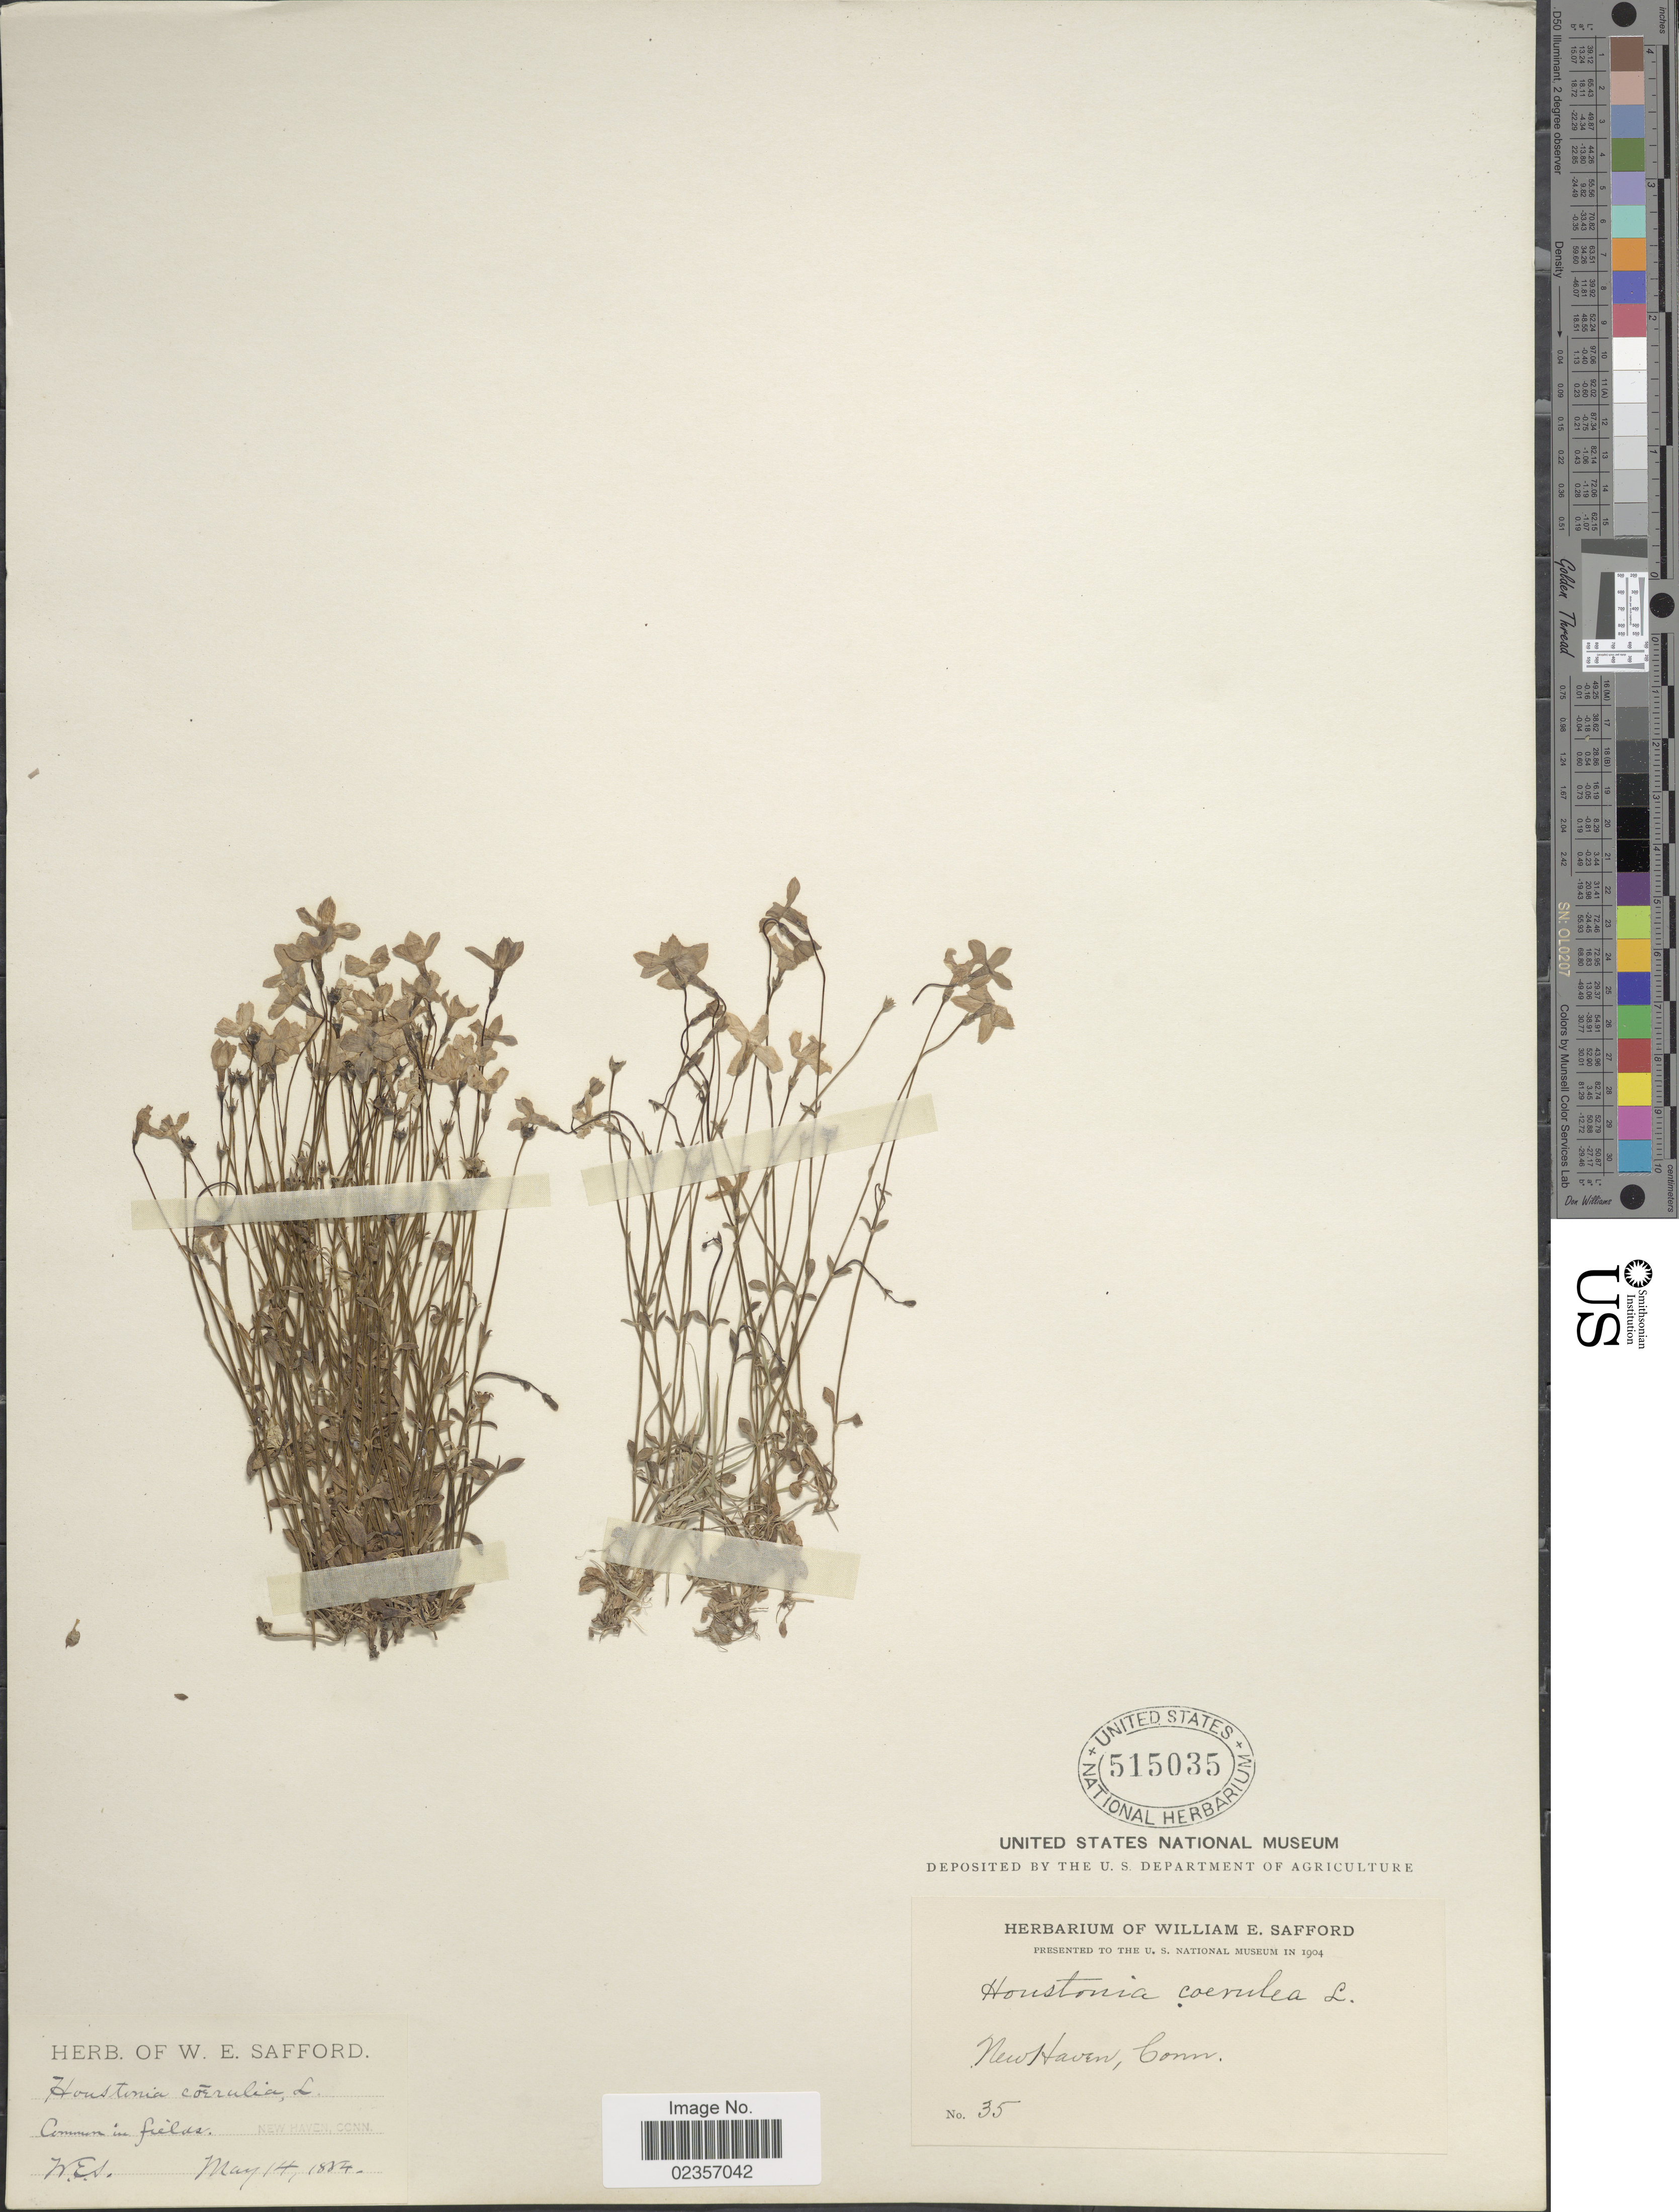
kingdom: Plantae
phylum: Tracheophyta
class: Magnoliopsida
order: Gentianales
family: Rubiaceae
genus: Houstonia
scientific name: Houstonia caerulea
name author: L.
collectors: W. E. Safford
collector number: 35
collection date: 1884-05-14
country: United States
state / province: Connecticut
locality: Common in fields, New Haven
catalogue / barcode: US 515035